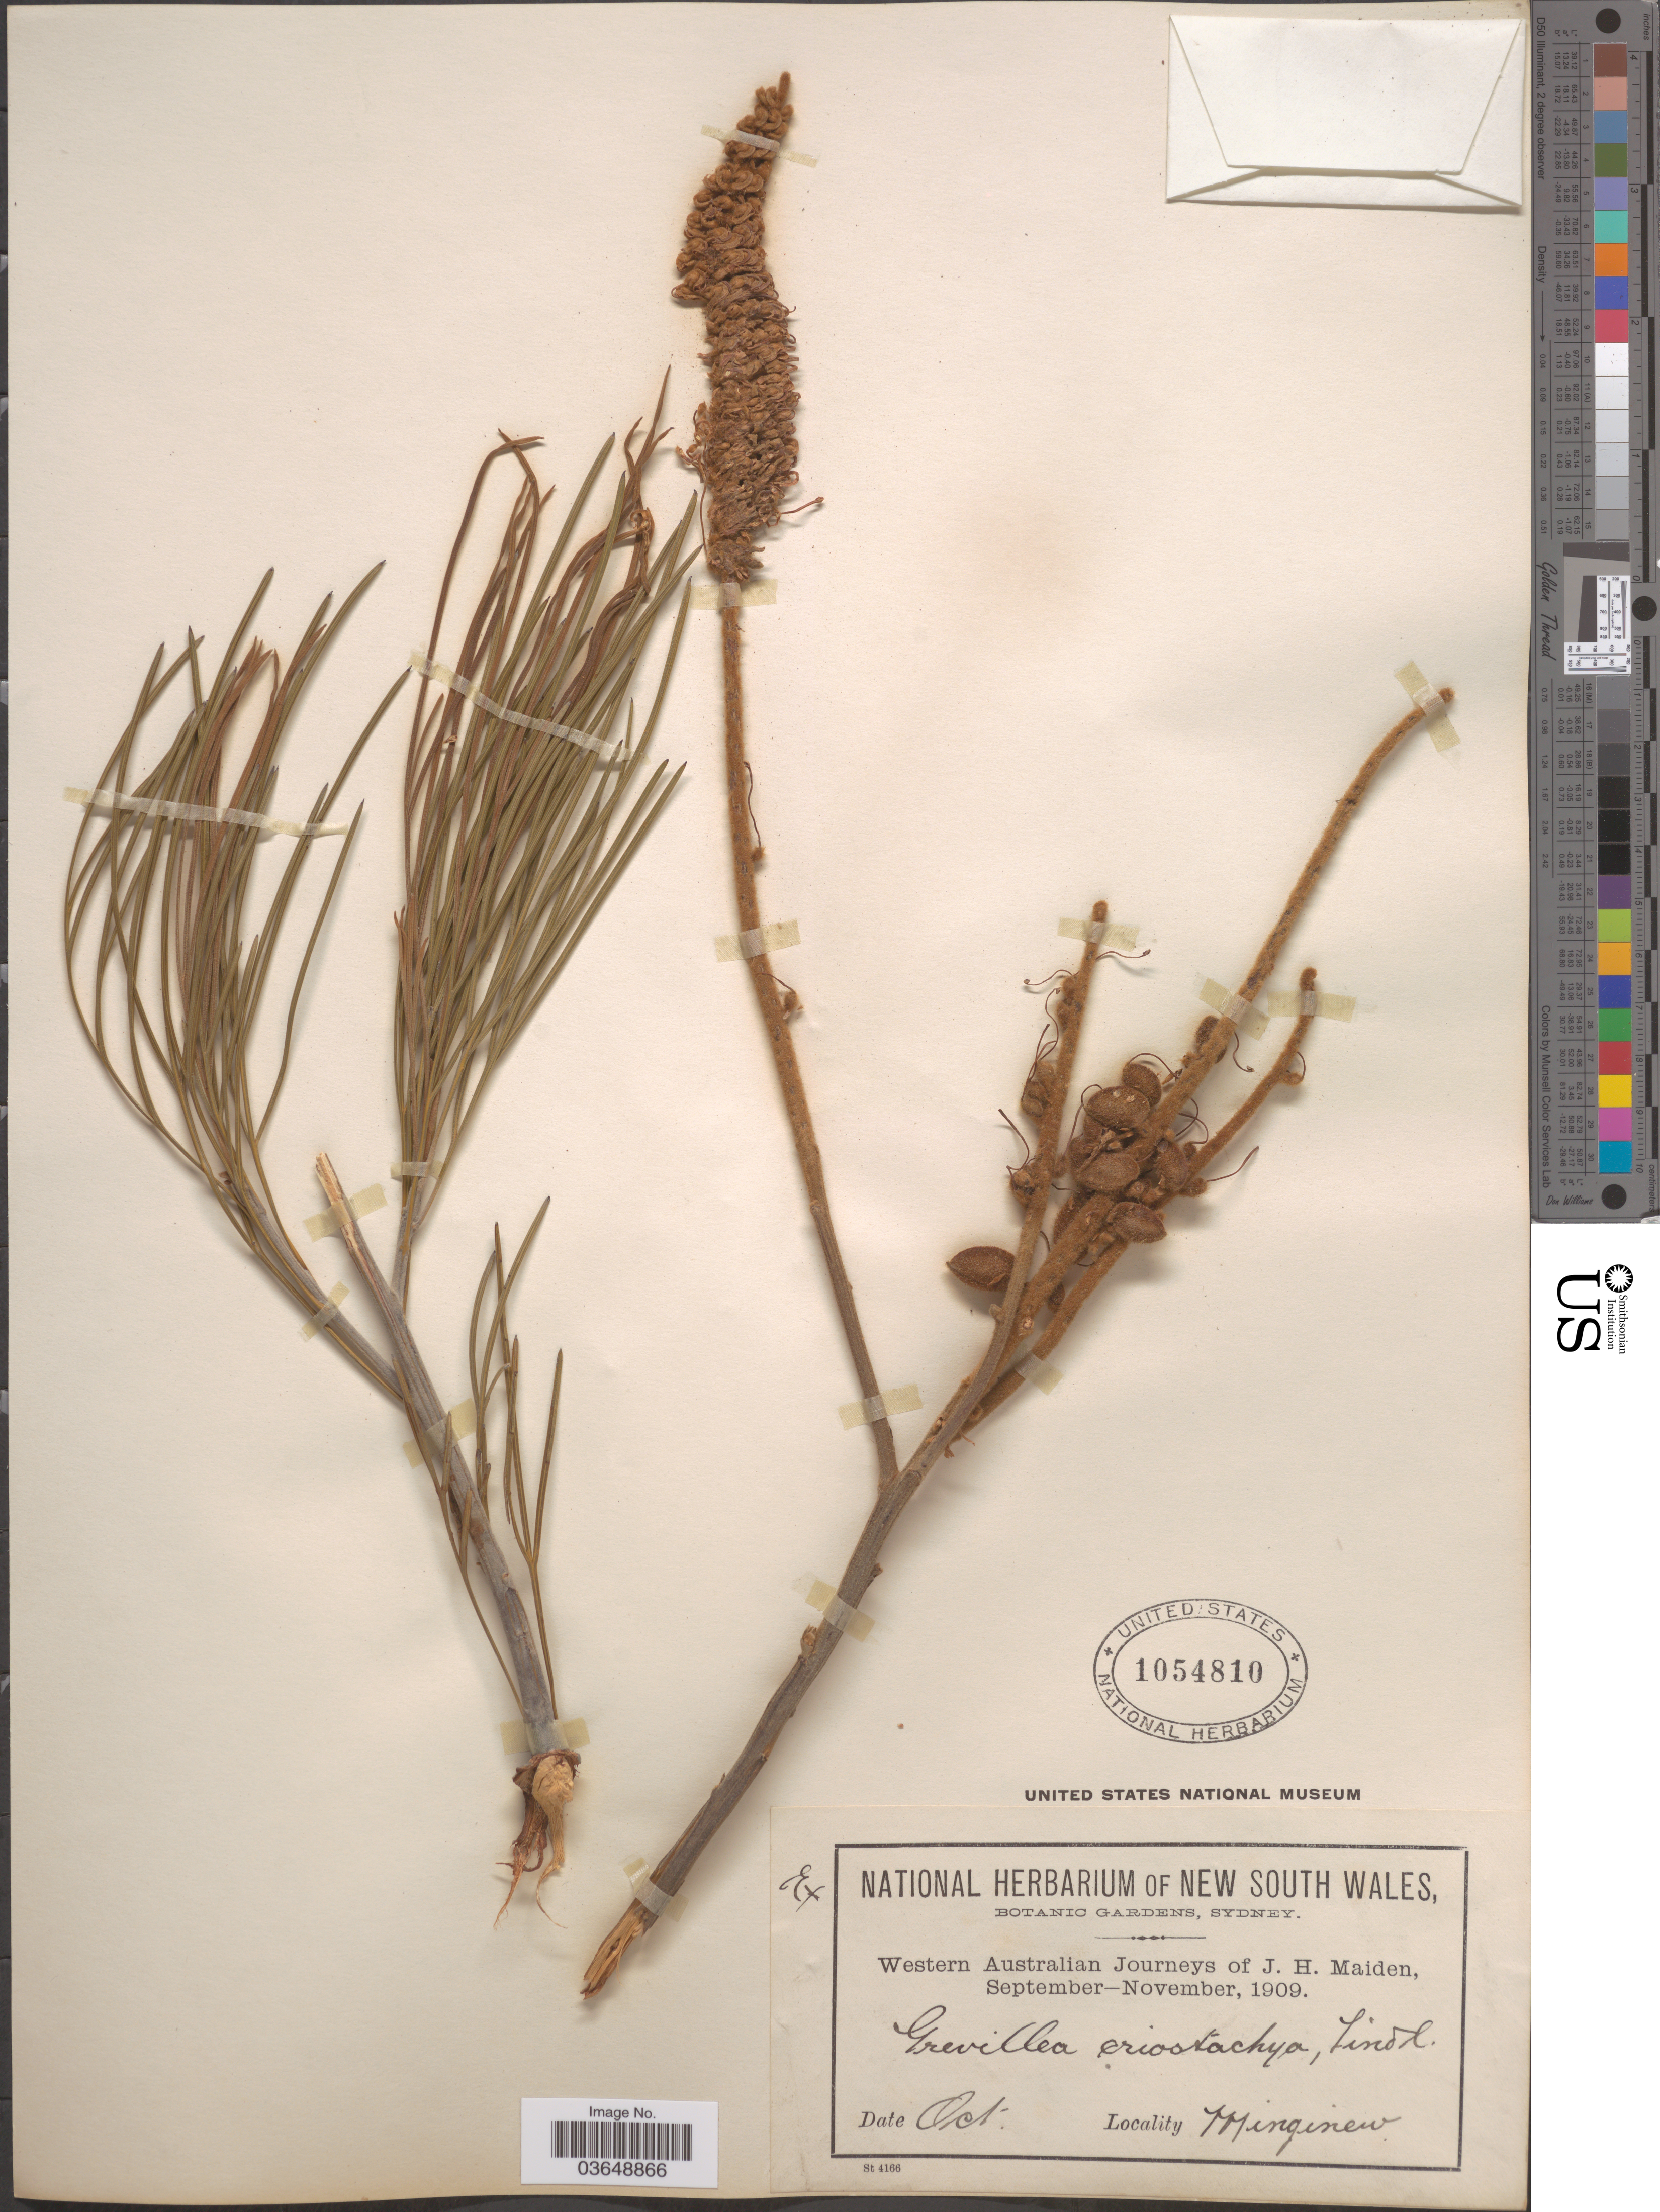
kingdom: Plantae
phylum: Tracheophyta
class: Magnoliopsida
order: Proteales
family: Proteaceae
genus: Grevillea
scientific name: Grevillea eriostachya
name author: Lindl.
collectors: J. Maiden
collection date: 1909-10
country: Australia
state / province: Western Australia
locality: Mingenew.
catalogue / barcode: US 1054810